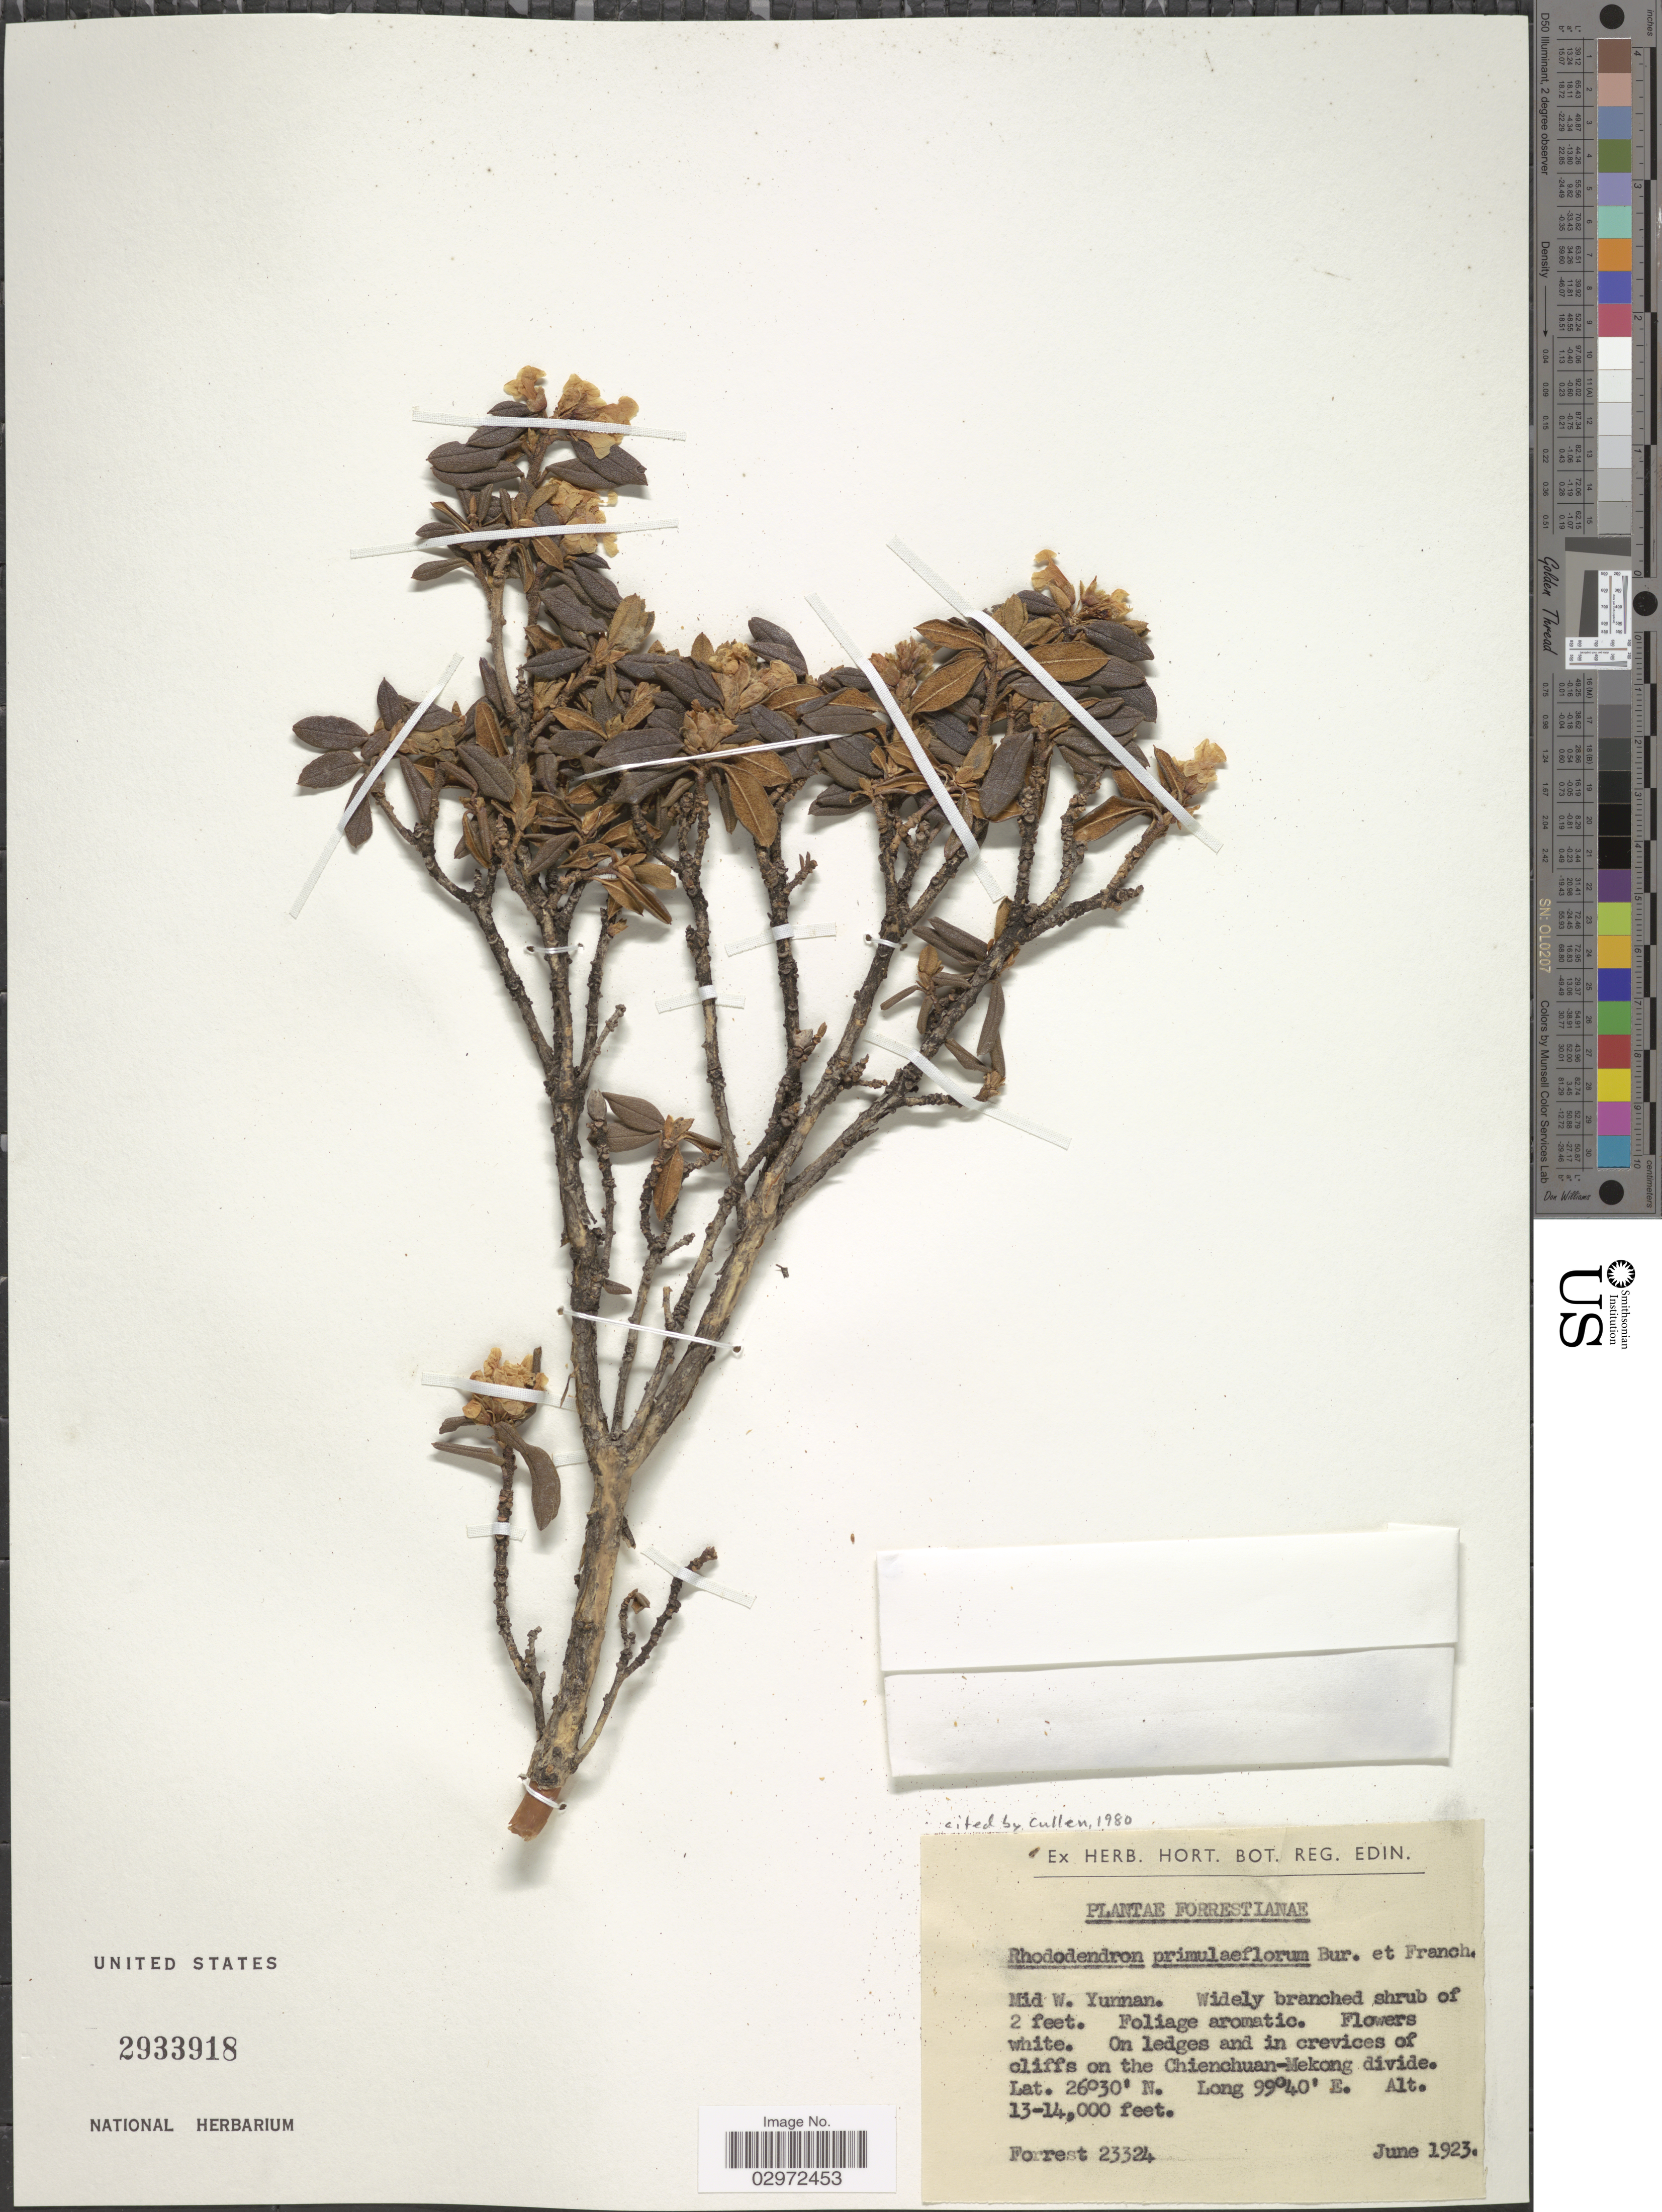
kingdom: Plantae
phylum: Tracheophyta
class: Magnoliopsida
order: Ericales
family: Ericaceae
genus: Rhododendron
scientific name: Rhododendron primuliflorum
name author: É. Bureau & Franch.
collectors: -. Forrest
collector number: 23324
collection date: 1923-06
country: China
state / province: Yunnan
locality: Mid W. Yunnan, On ledges and in crevices of cliffs on the Chienchuan-Mekong divide.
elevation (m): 3962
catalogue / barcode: US 2933918